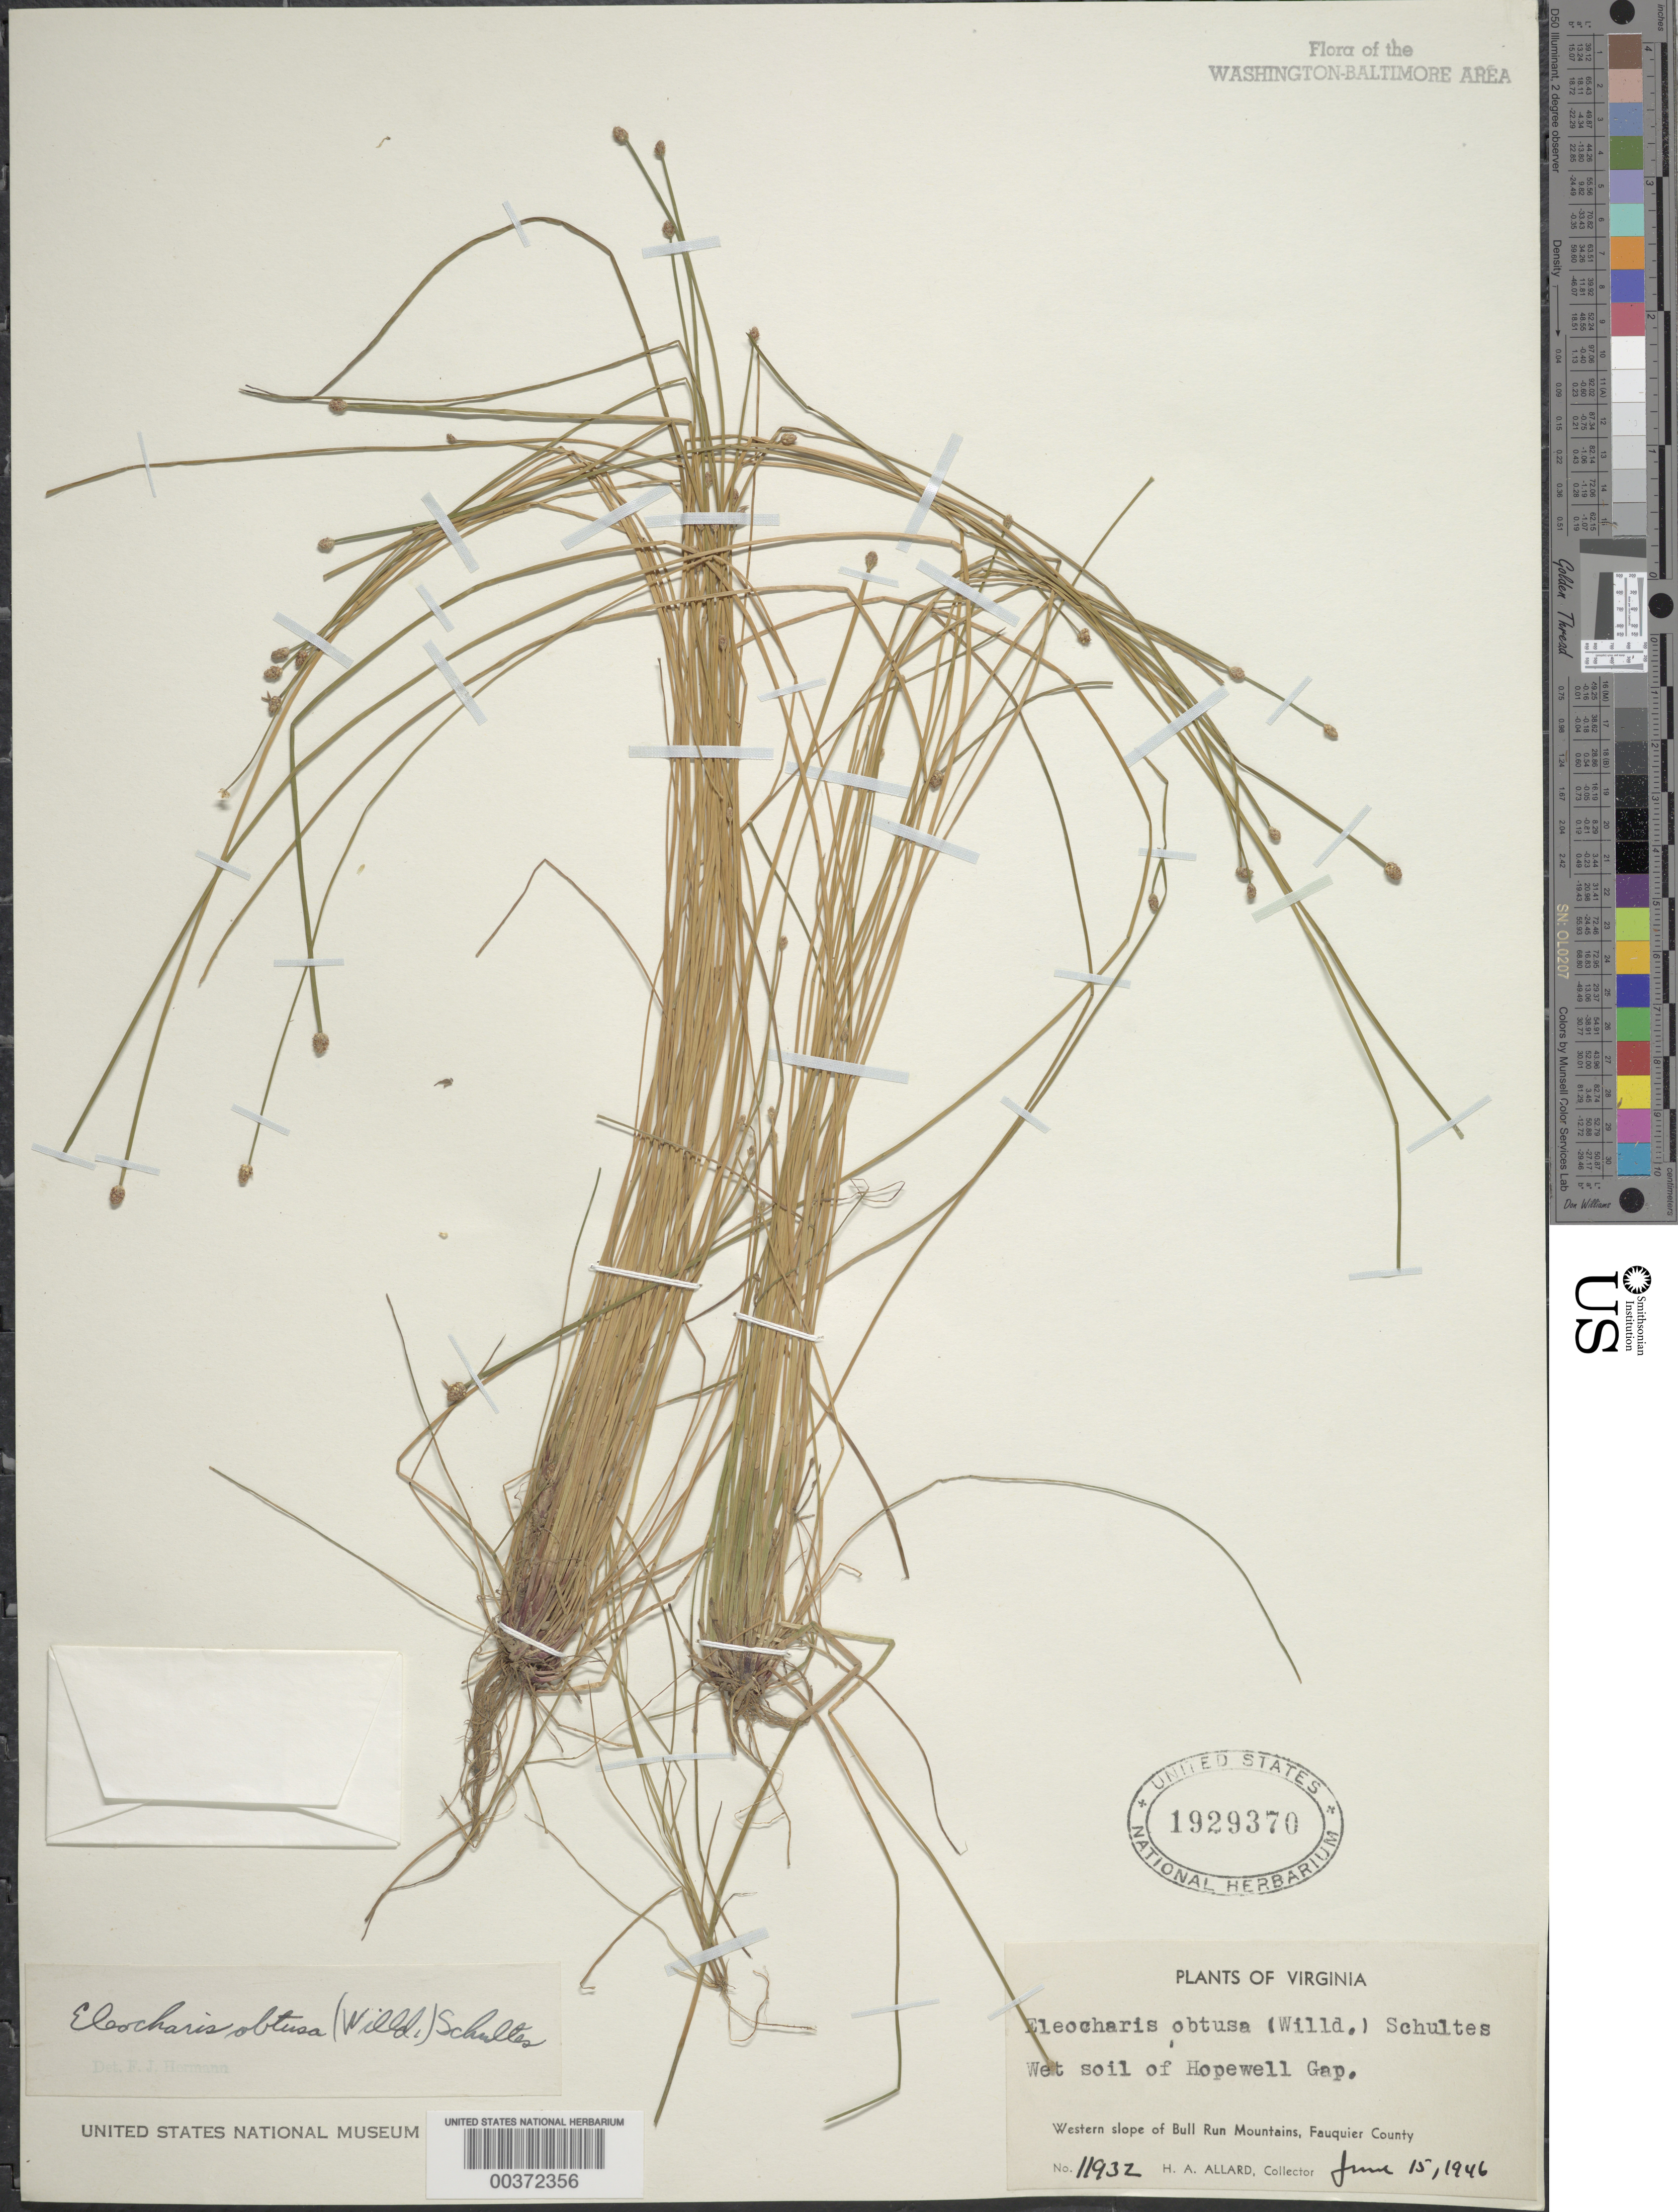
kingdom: Plantae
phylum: Tracheophyta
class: Liliopsida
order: Poales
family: Cyperaceae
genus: Eleocharis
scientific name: Eleocharis obtusa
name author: (Willd.) Schult.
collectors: H. A. Allard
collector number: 11932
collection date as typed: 15 Jun 1946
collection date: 1946-06-15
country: United States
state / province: Virginia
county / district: Fauquier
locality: Hopewell Gap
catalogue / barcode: US 1929370